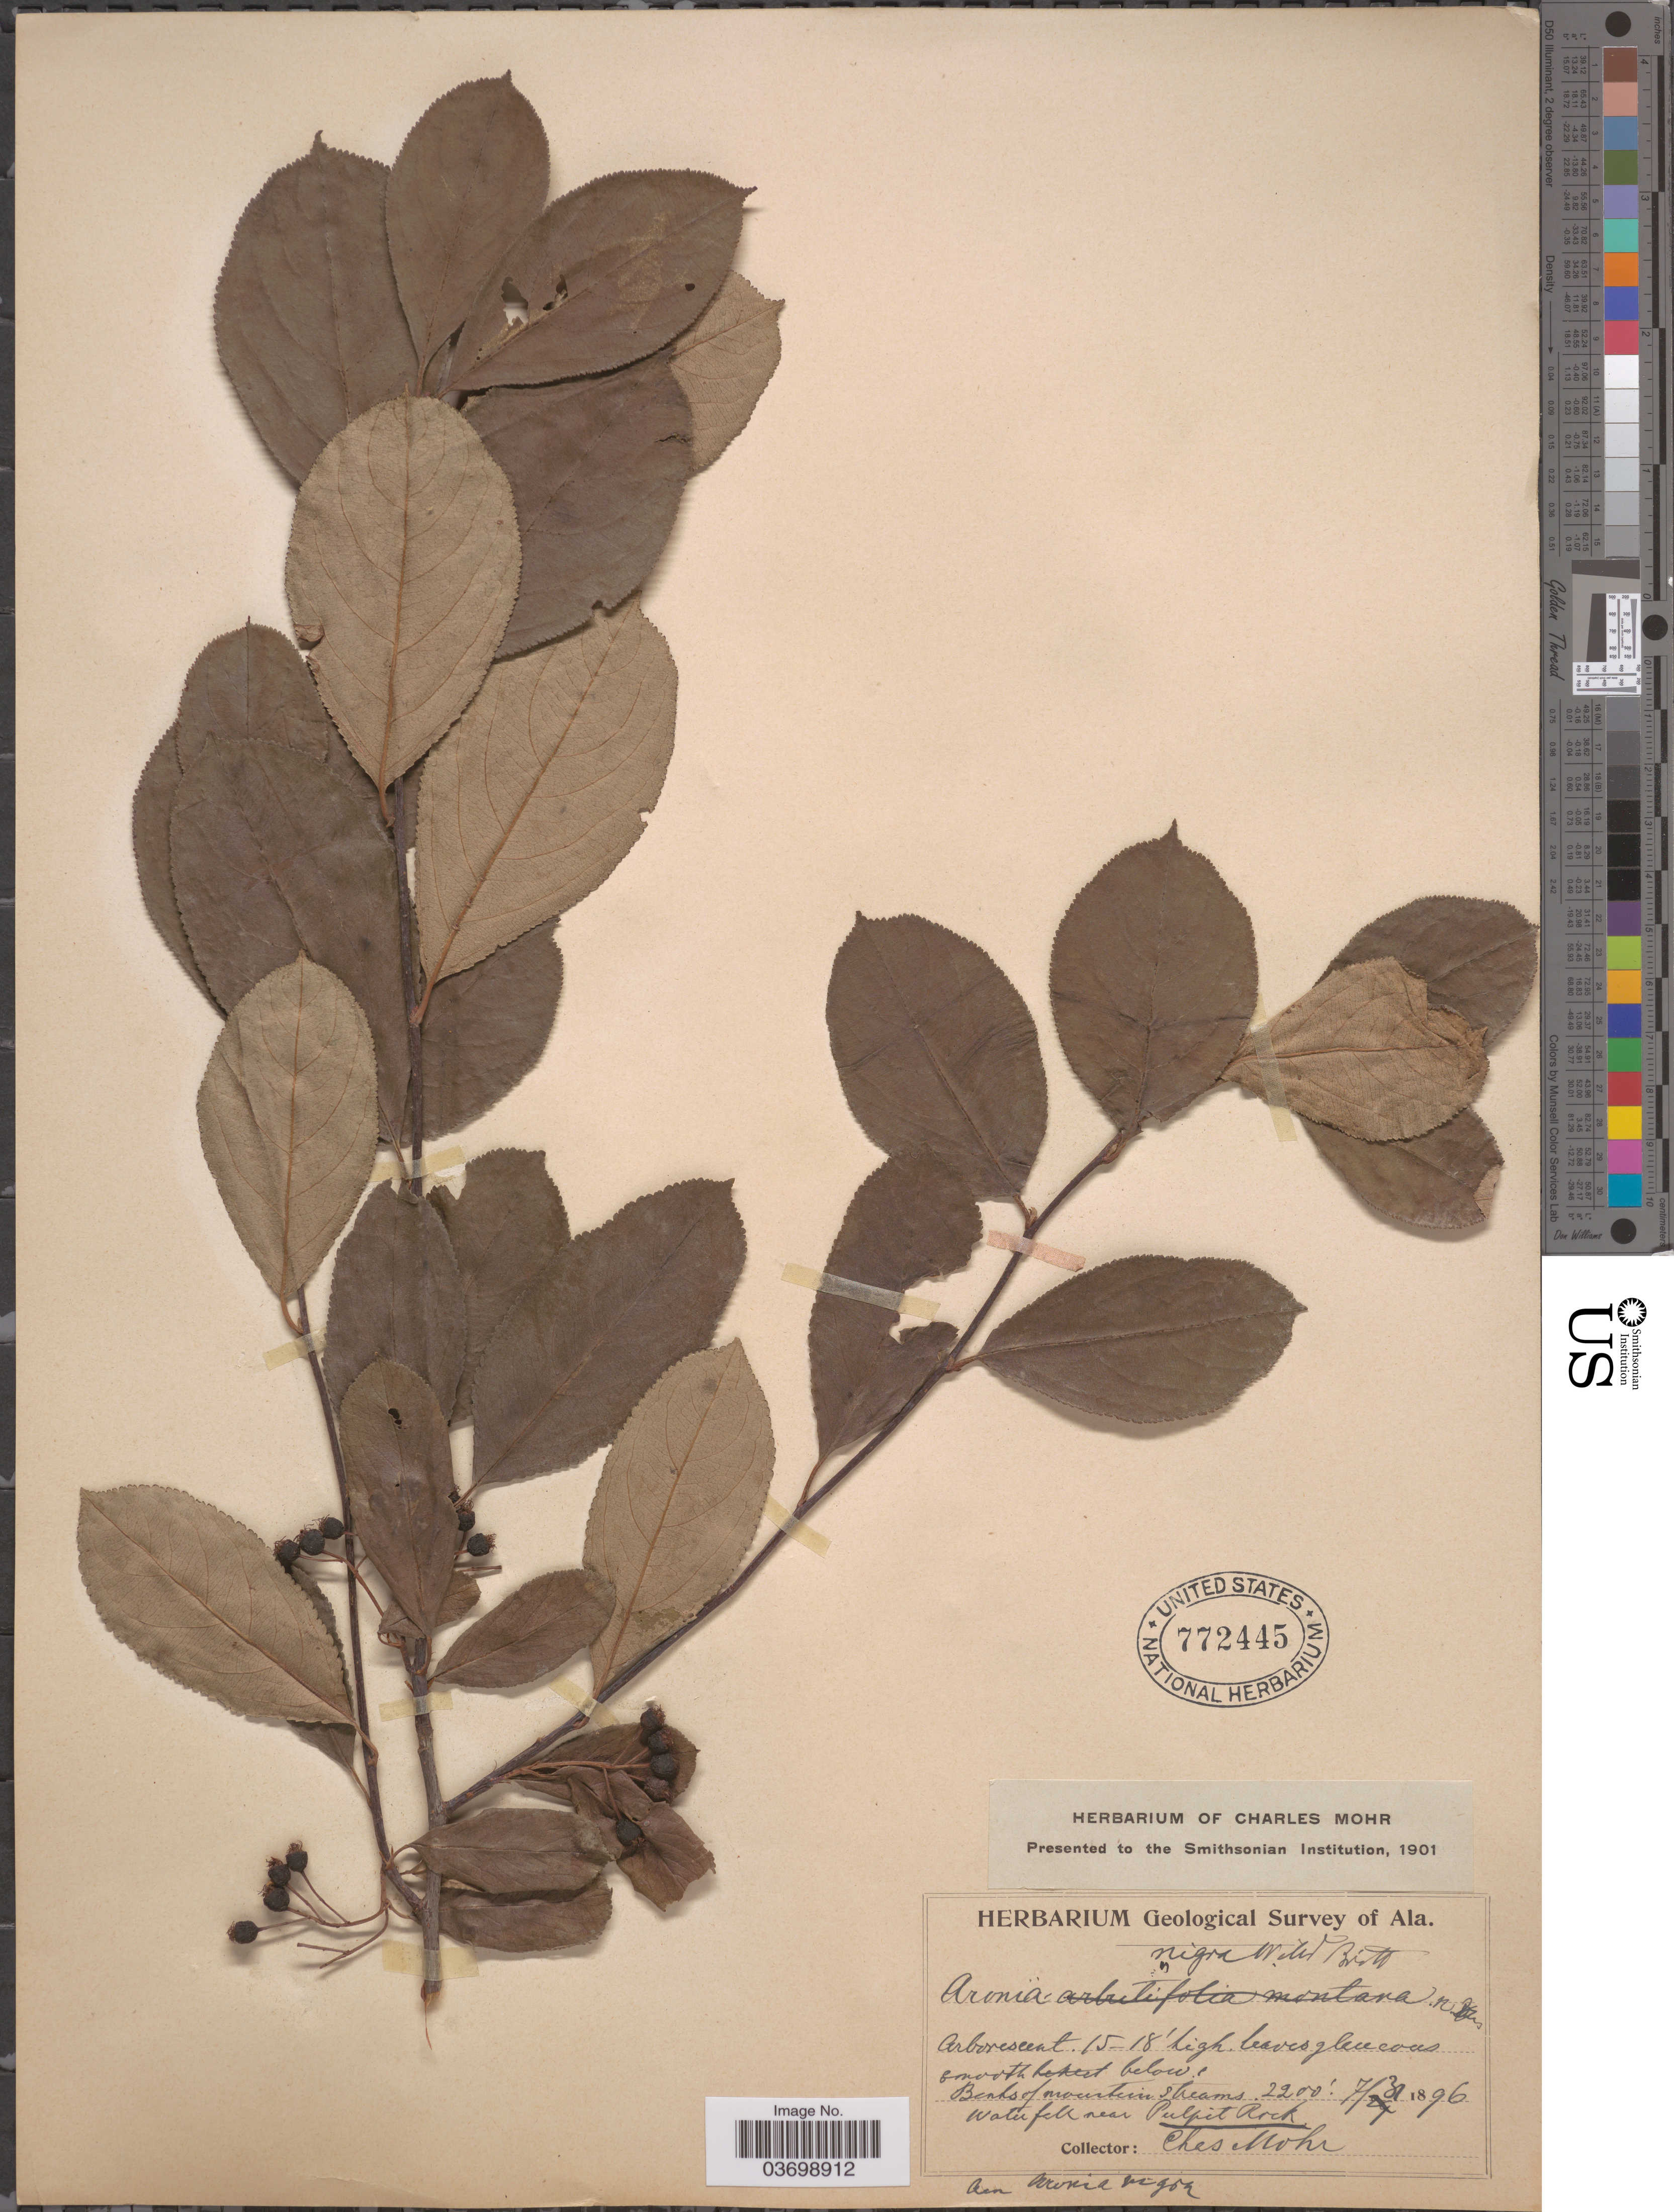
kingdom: Plantae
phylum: Tracheophyta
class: Magnoliopsida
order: Rosales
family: Rosaceae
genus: Aronia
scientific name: Aronia melanocarpa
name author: (Michx.) Elliott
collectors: Mohr, C. T. (herbarium)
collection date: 1896-07-31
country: United States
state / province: Alabama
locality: Banks of mountain streams. Waterfall near Pulpit Rock.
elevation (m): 671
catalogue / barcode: US 772445